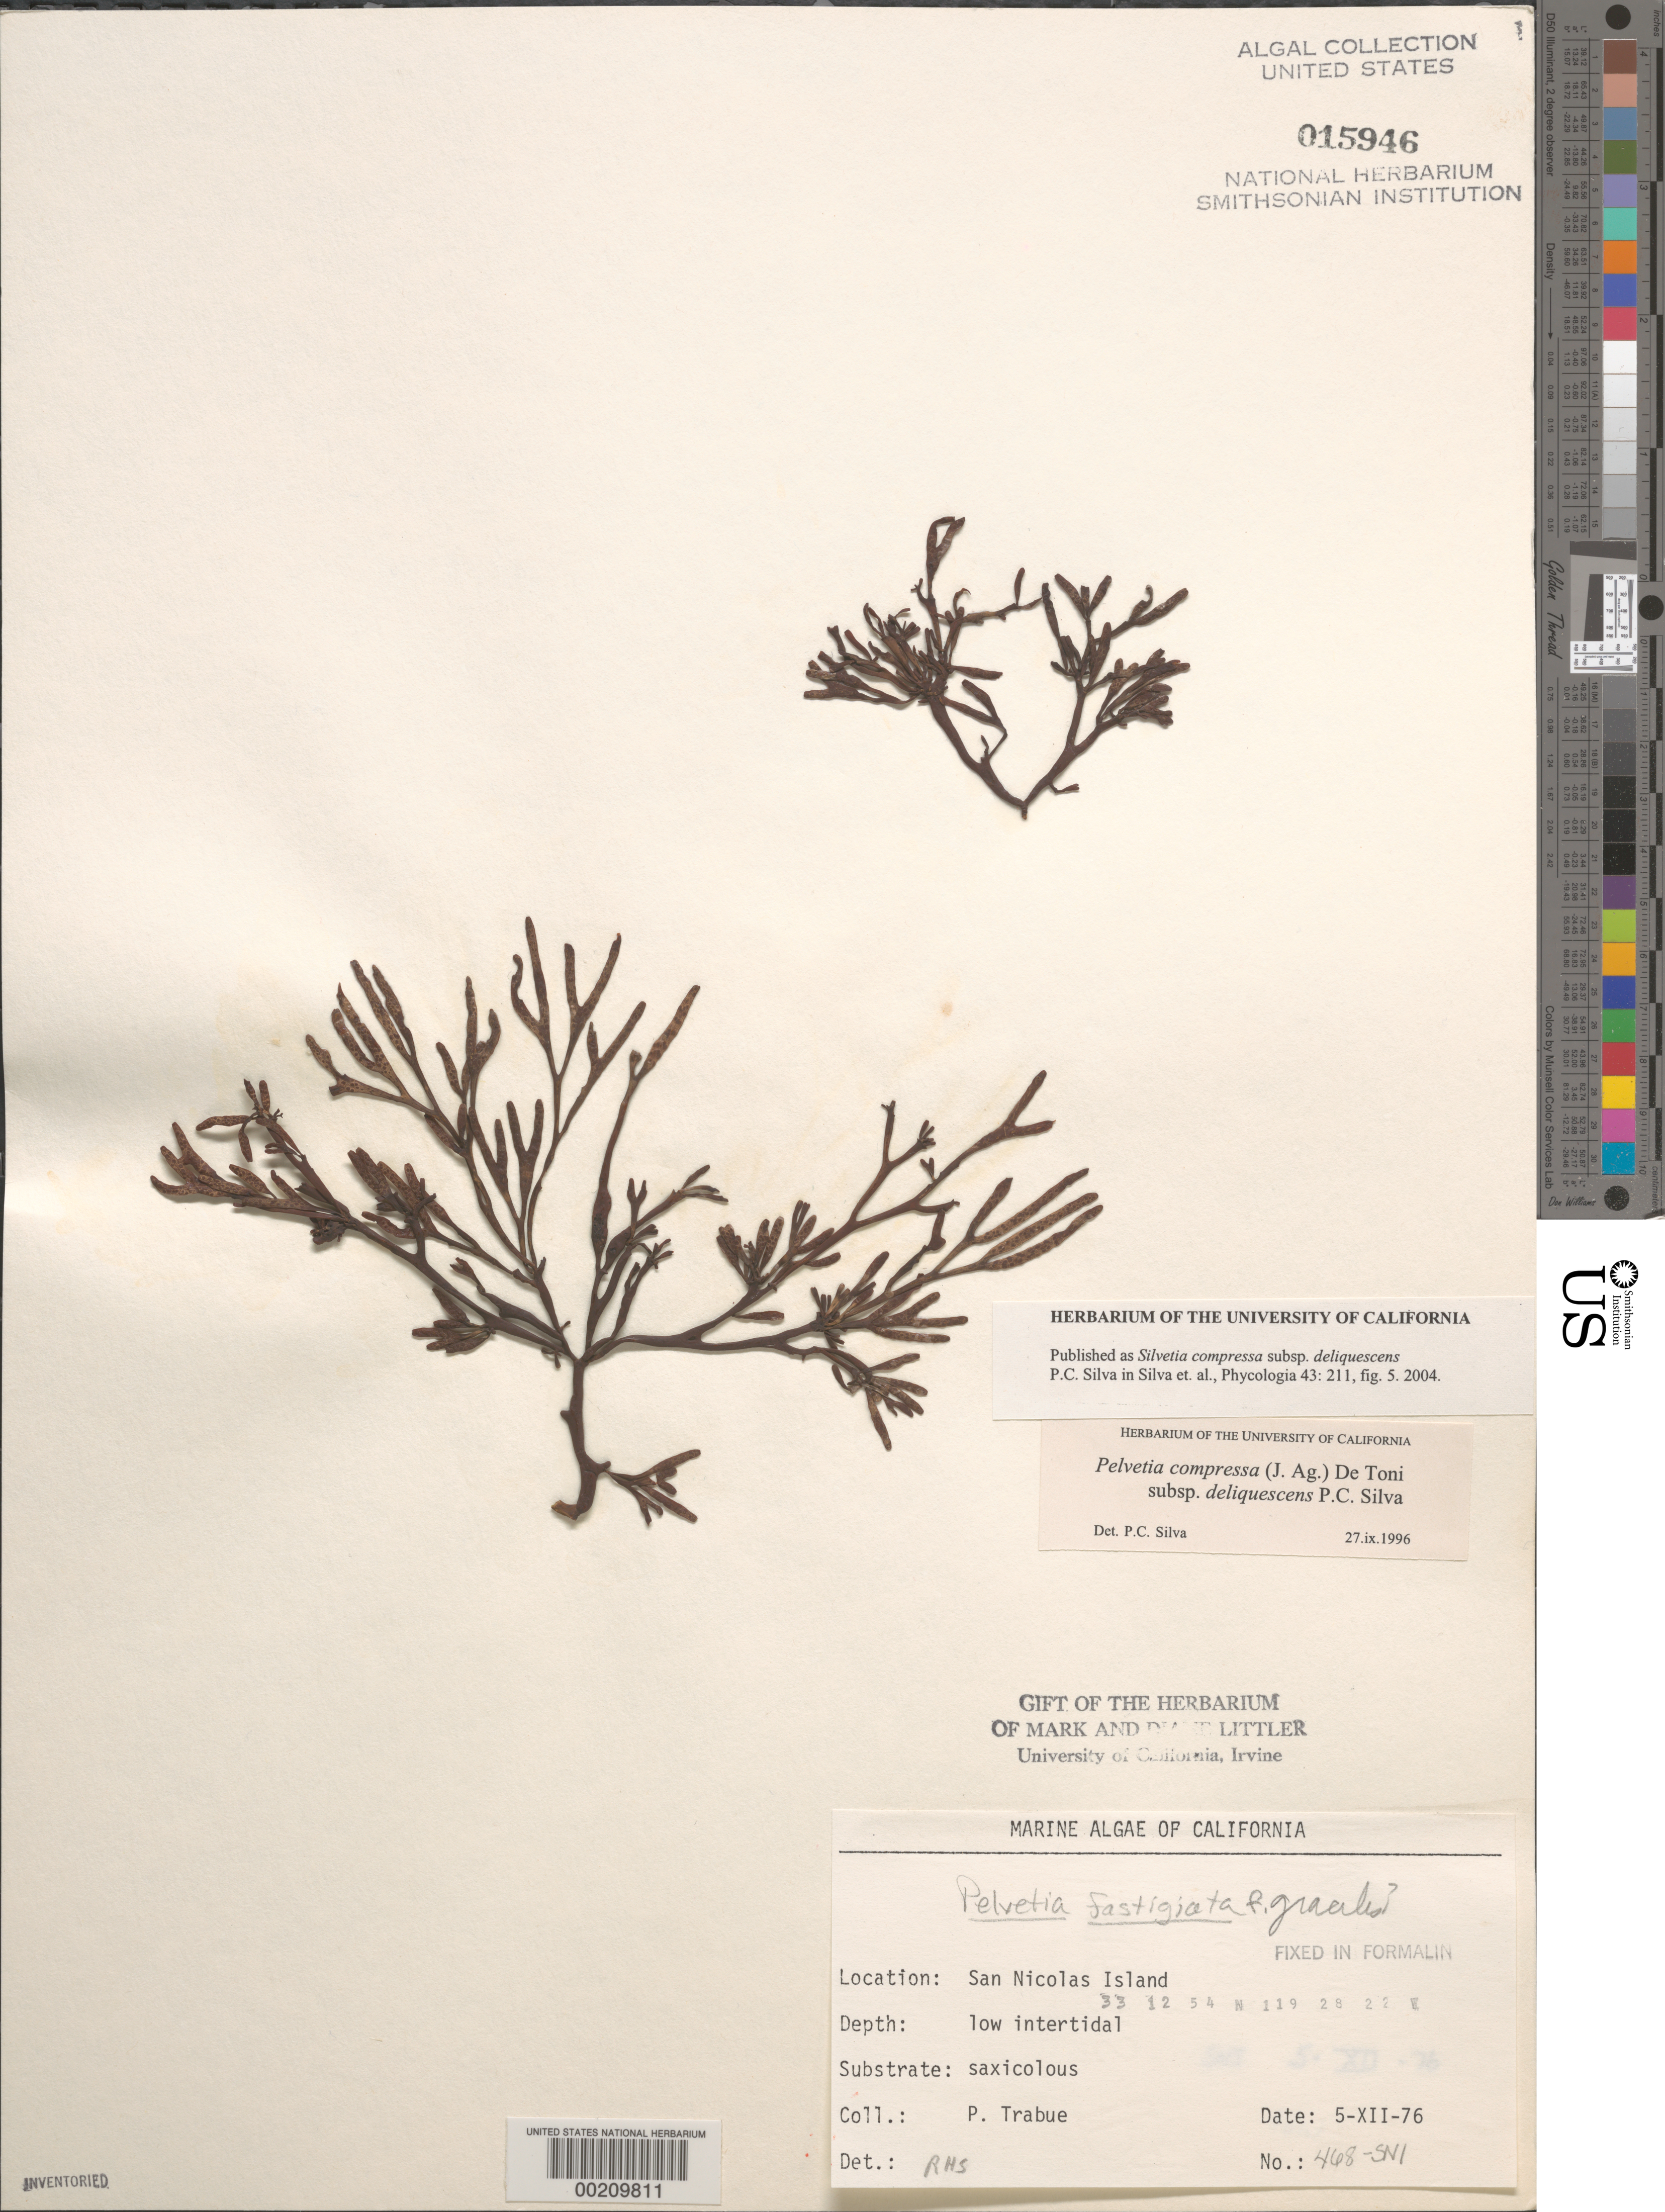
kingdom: Chromista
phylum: Ochrophyta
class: Phaeophyceae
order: Fucales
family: Fucaceae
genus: Silvetia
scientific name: Silvetia compressa subsp. deliquescens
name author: P.C. Silva in P.C. Silva et al.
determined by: Silva, P. C.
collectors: P. J. Trabue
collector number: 468-SNI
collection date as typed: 05 Dec 1976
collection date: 1976-12-05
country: United States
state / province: California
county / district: Ventura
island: San Nicolas Island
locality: Dutch Harbor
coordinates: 33 12 54 N, 119 28 22 W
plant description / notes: BLM-SOCALBIGHT Rocky Intertidal Survey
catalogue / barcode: US 15946